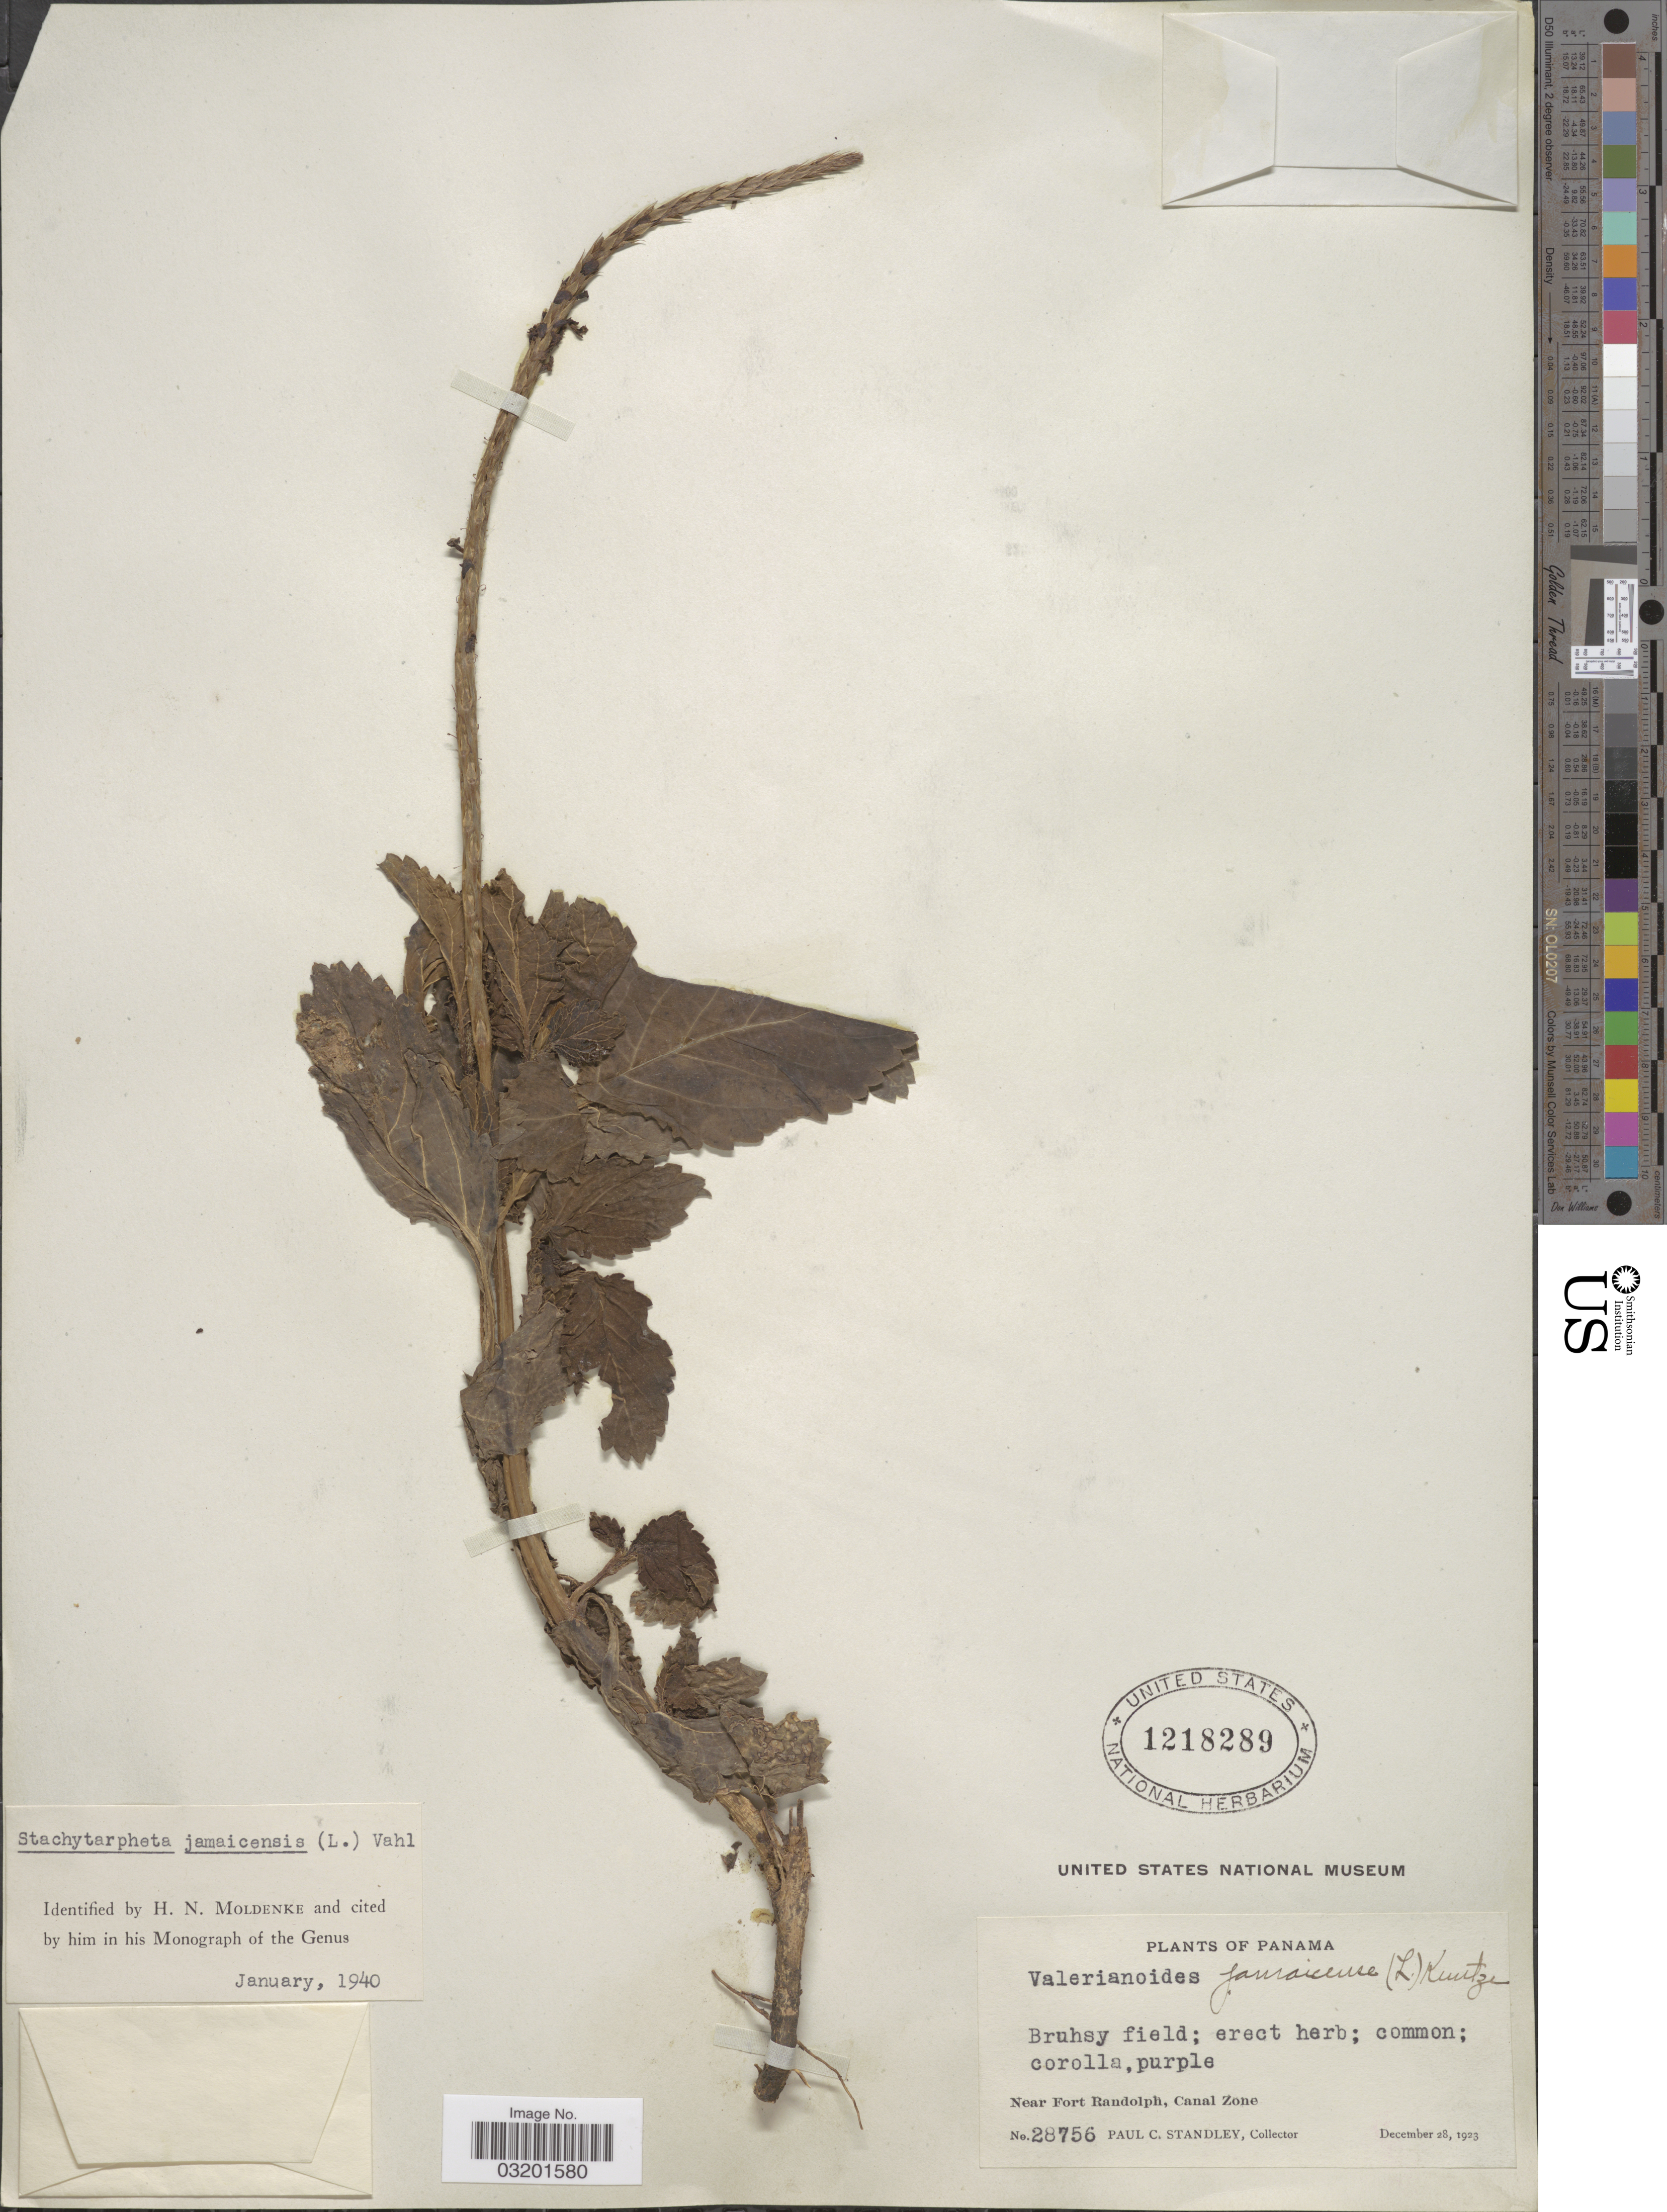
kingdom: Plantae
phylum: Tracheophyta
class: Magnoliopsida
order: Lamiales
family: Verbenaceae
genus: Stachytarpheta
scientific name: Stachytarpheta jamaicensis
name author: (L.) Vahl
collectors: P. C. Standley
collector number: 28756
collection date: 1923-12-28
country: Panama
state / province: Colón / Panamá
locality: Near Fort Randolph, Canal Zone.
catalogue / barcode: US 1218289